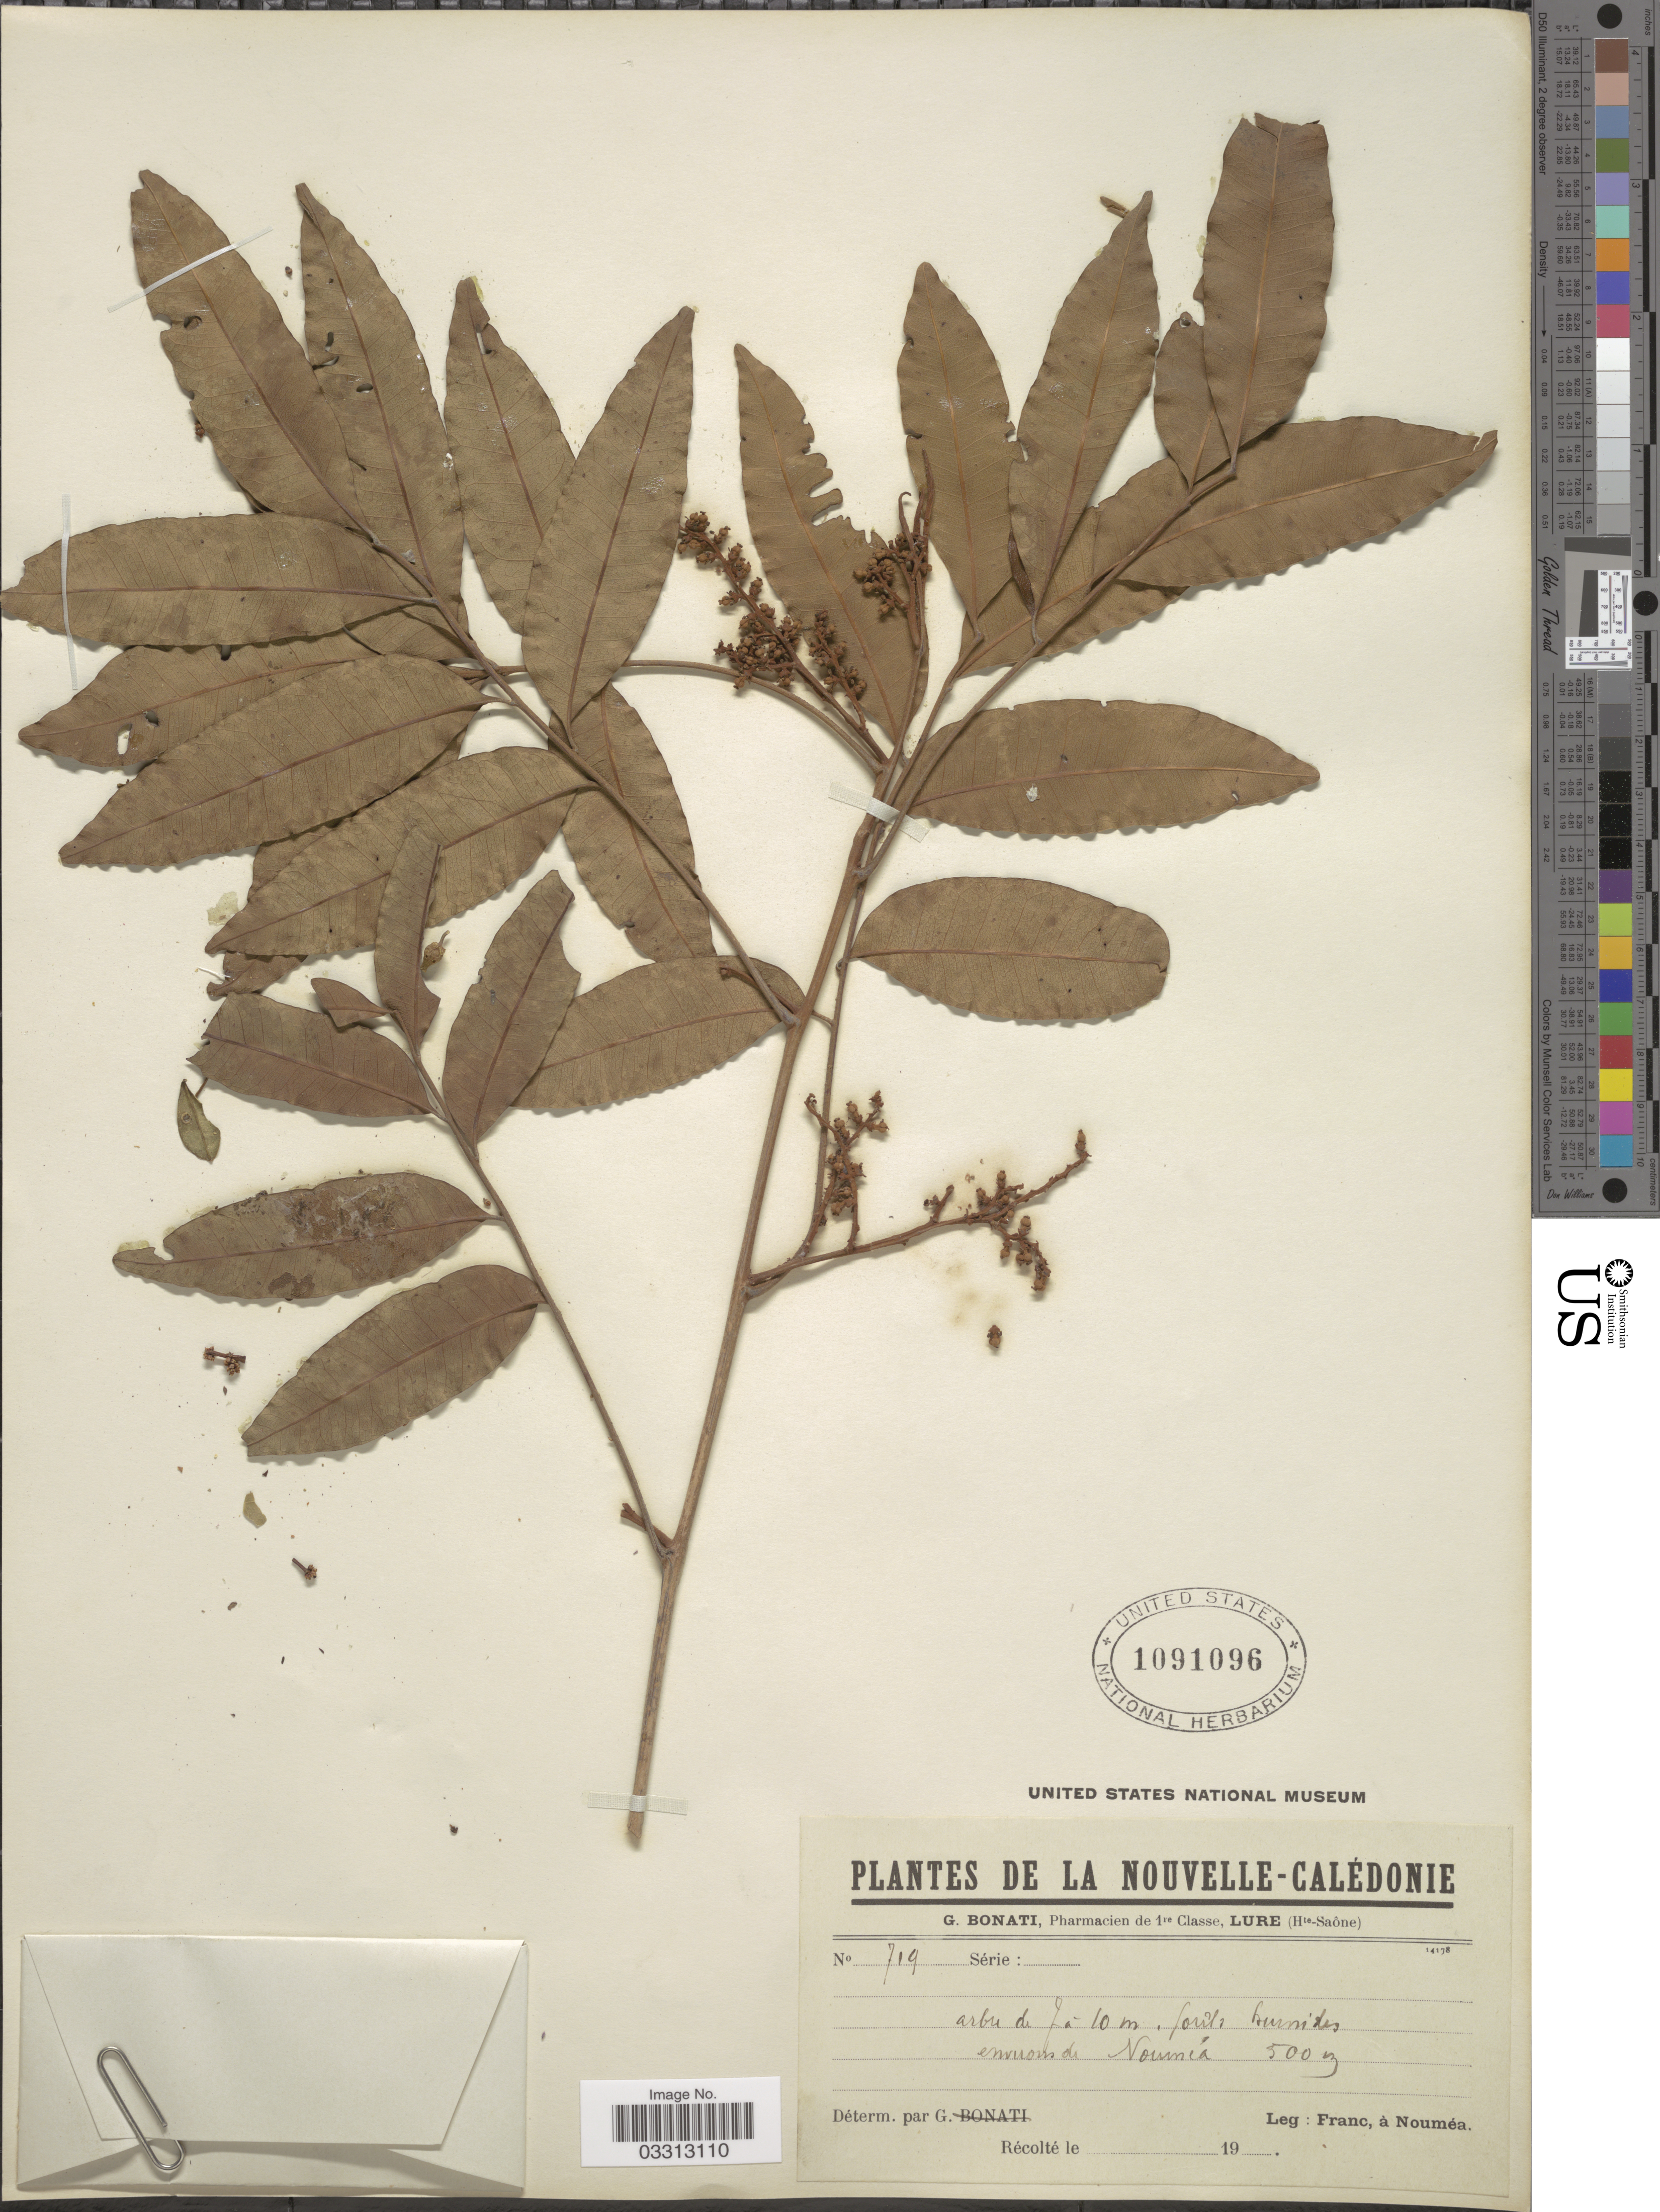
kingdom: Plantae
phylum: Tracheophyta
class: Magnoliopsida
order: Sapindales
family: Rutaceae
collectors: Franc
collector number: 719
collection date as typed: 19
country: New Caledonia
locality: Nouvelle-Calédonie. Environs de Nouméa.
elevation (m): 500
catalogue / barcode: US 1091096